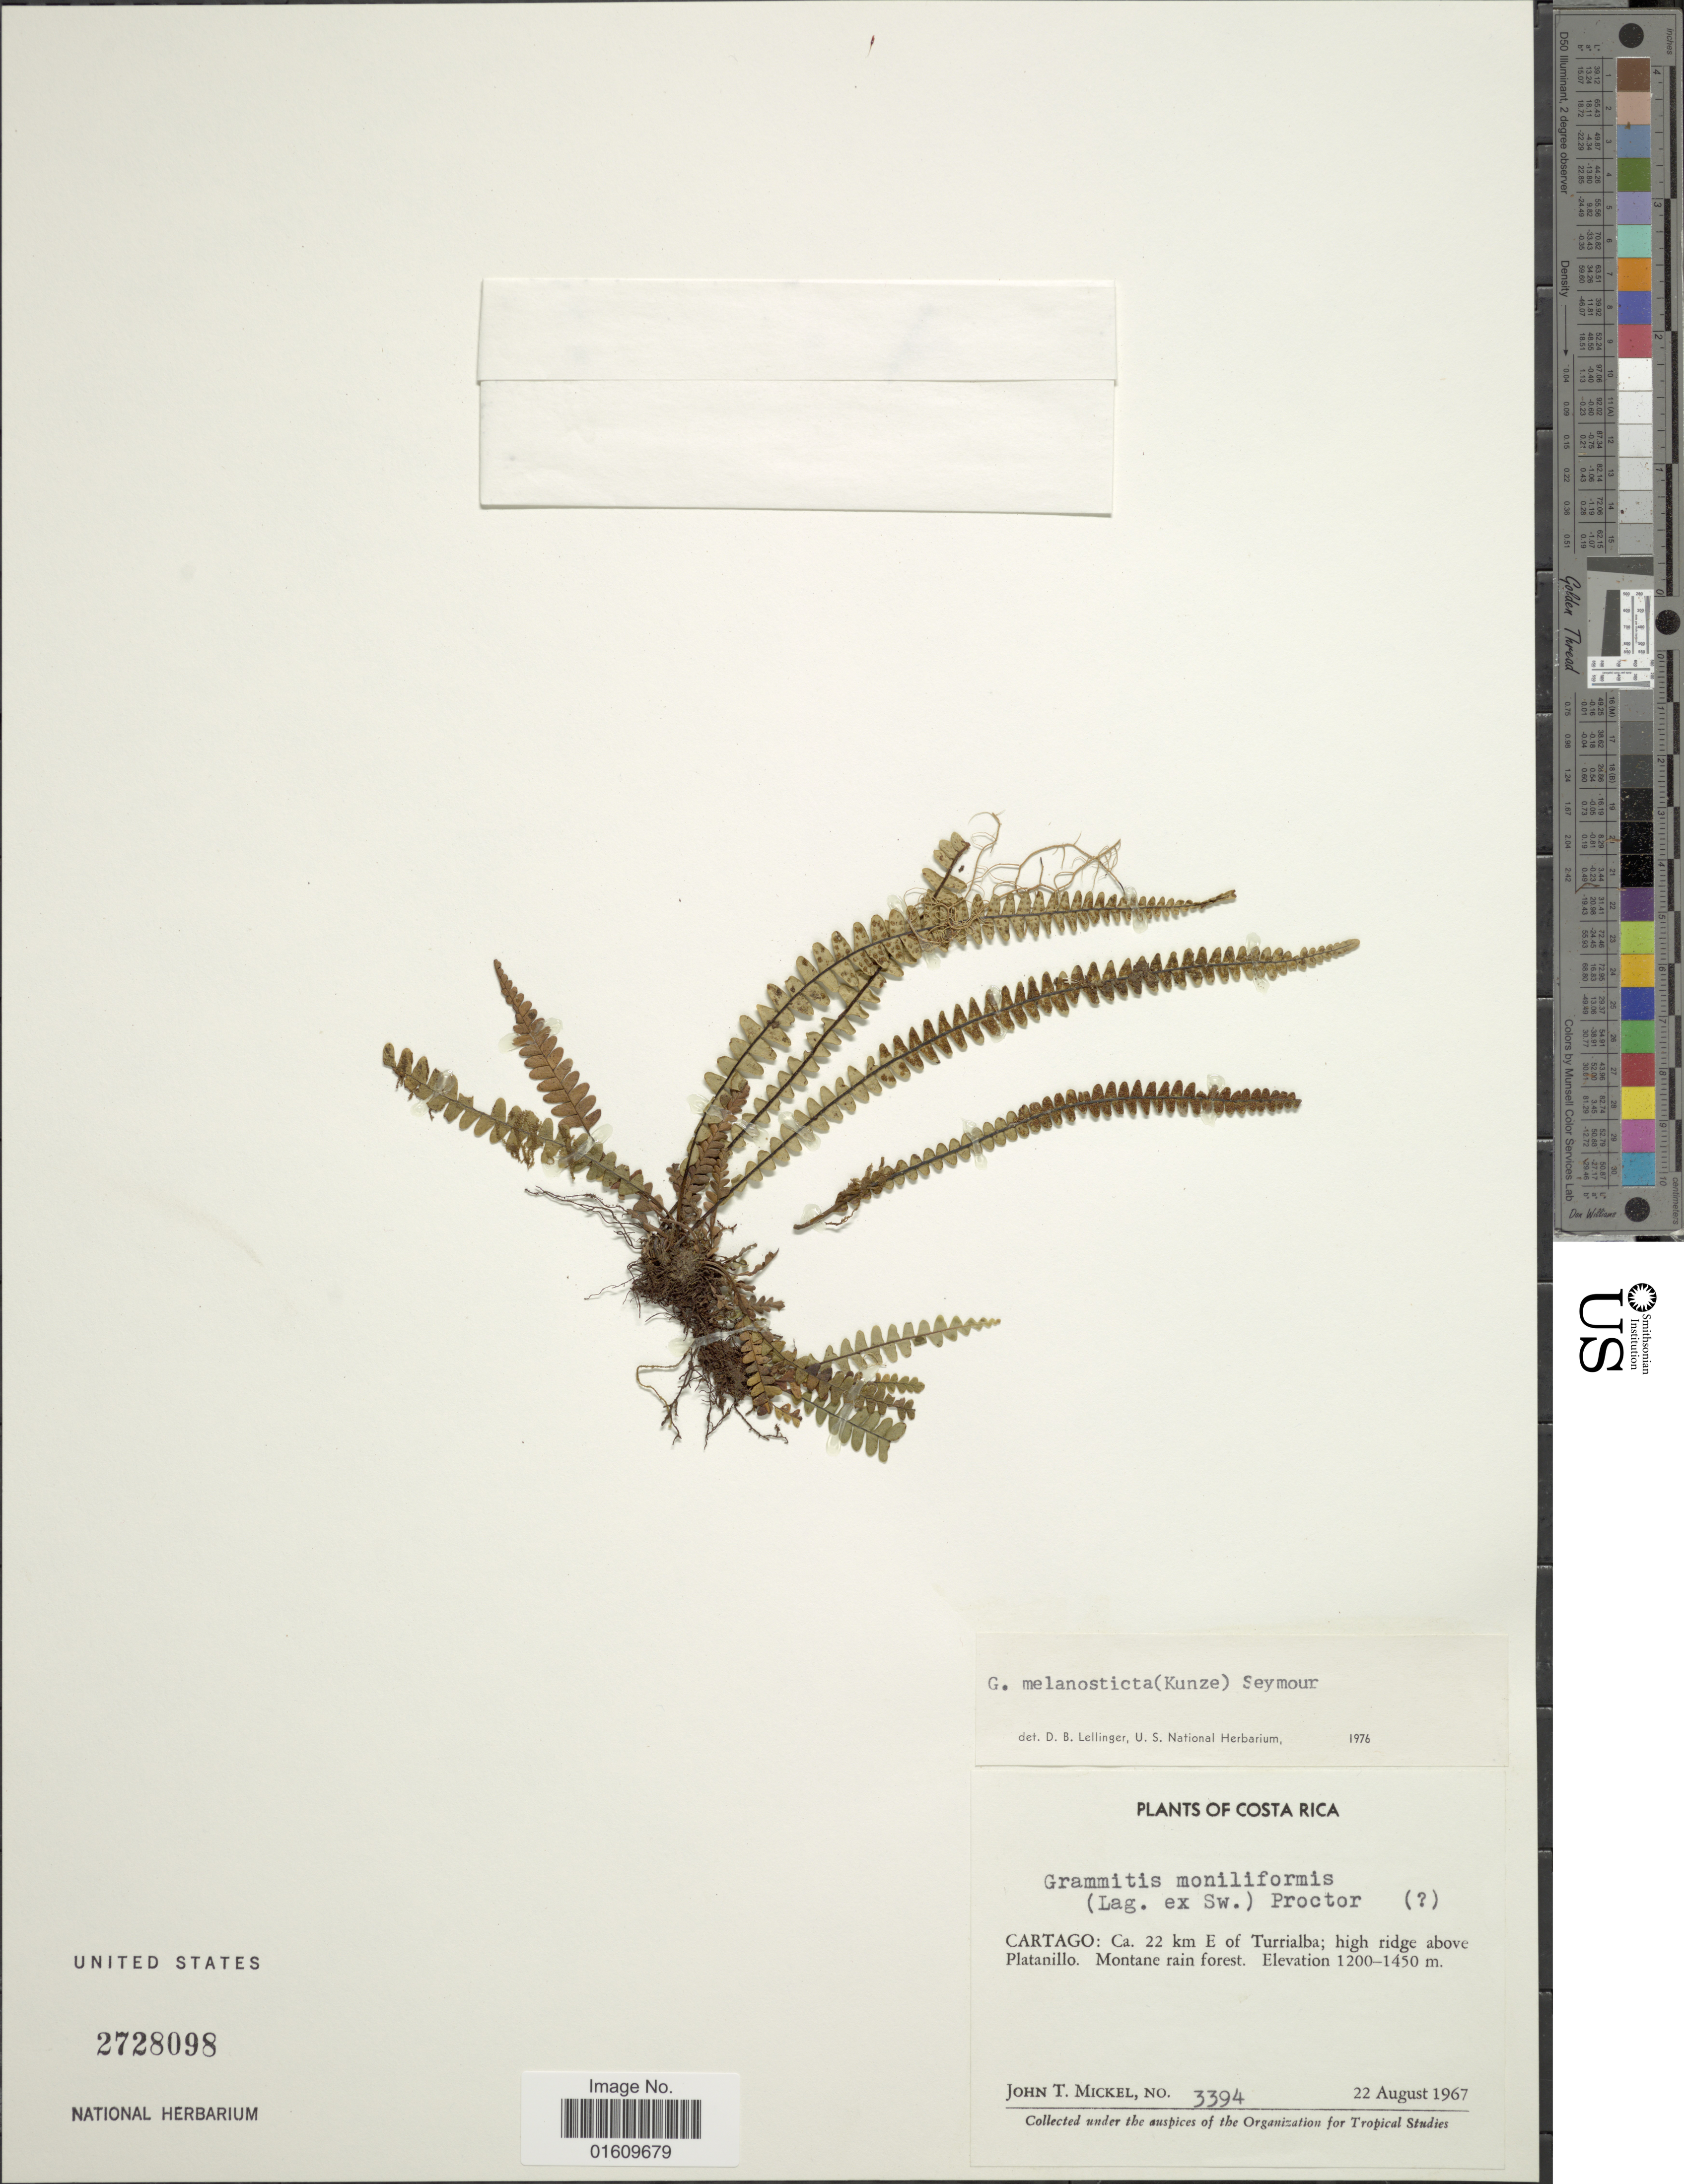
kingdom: Plantae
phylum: Tracheophyta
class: Polypodiopsida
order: Polypodiales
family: Polypodiaceae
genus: Melpomene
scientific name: Melpomene melanosticta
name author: (Kunze) A.R. Sm. & R.C. Moran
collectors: J. T. Mickel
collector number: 3394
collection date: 1967-08-22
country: Costa Rica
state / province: Cartago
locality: Ca 22 km E of Turrialba: High ridge above Platanillo Montane rain forest.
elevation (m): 1200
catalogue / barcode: US 2728098